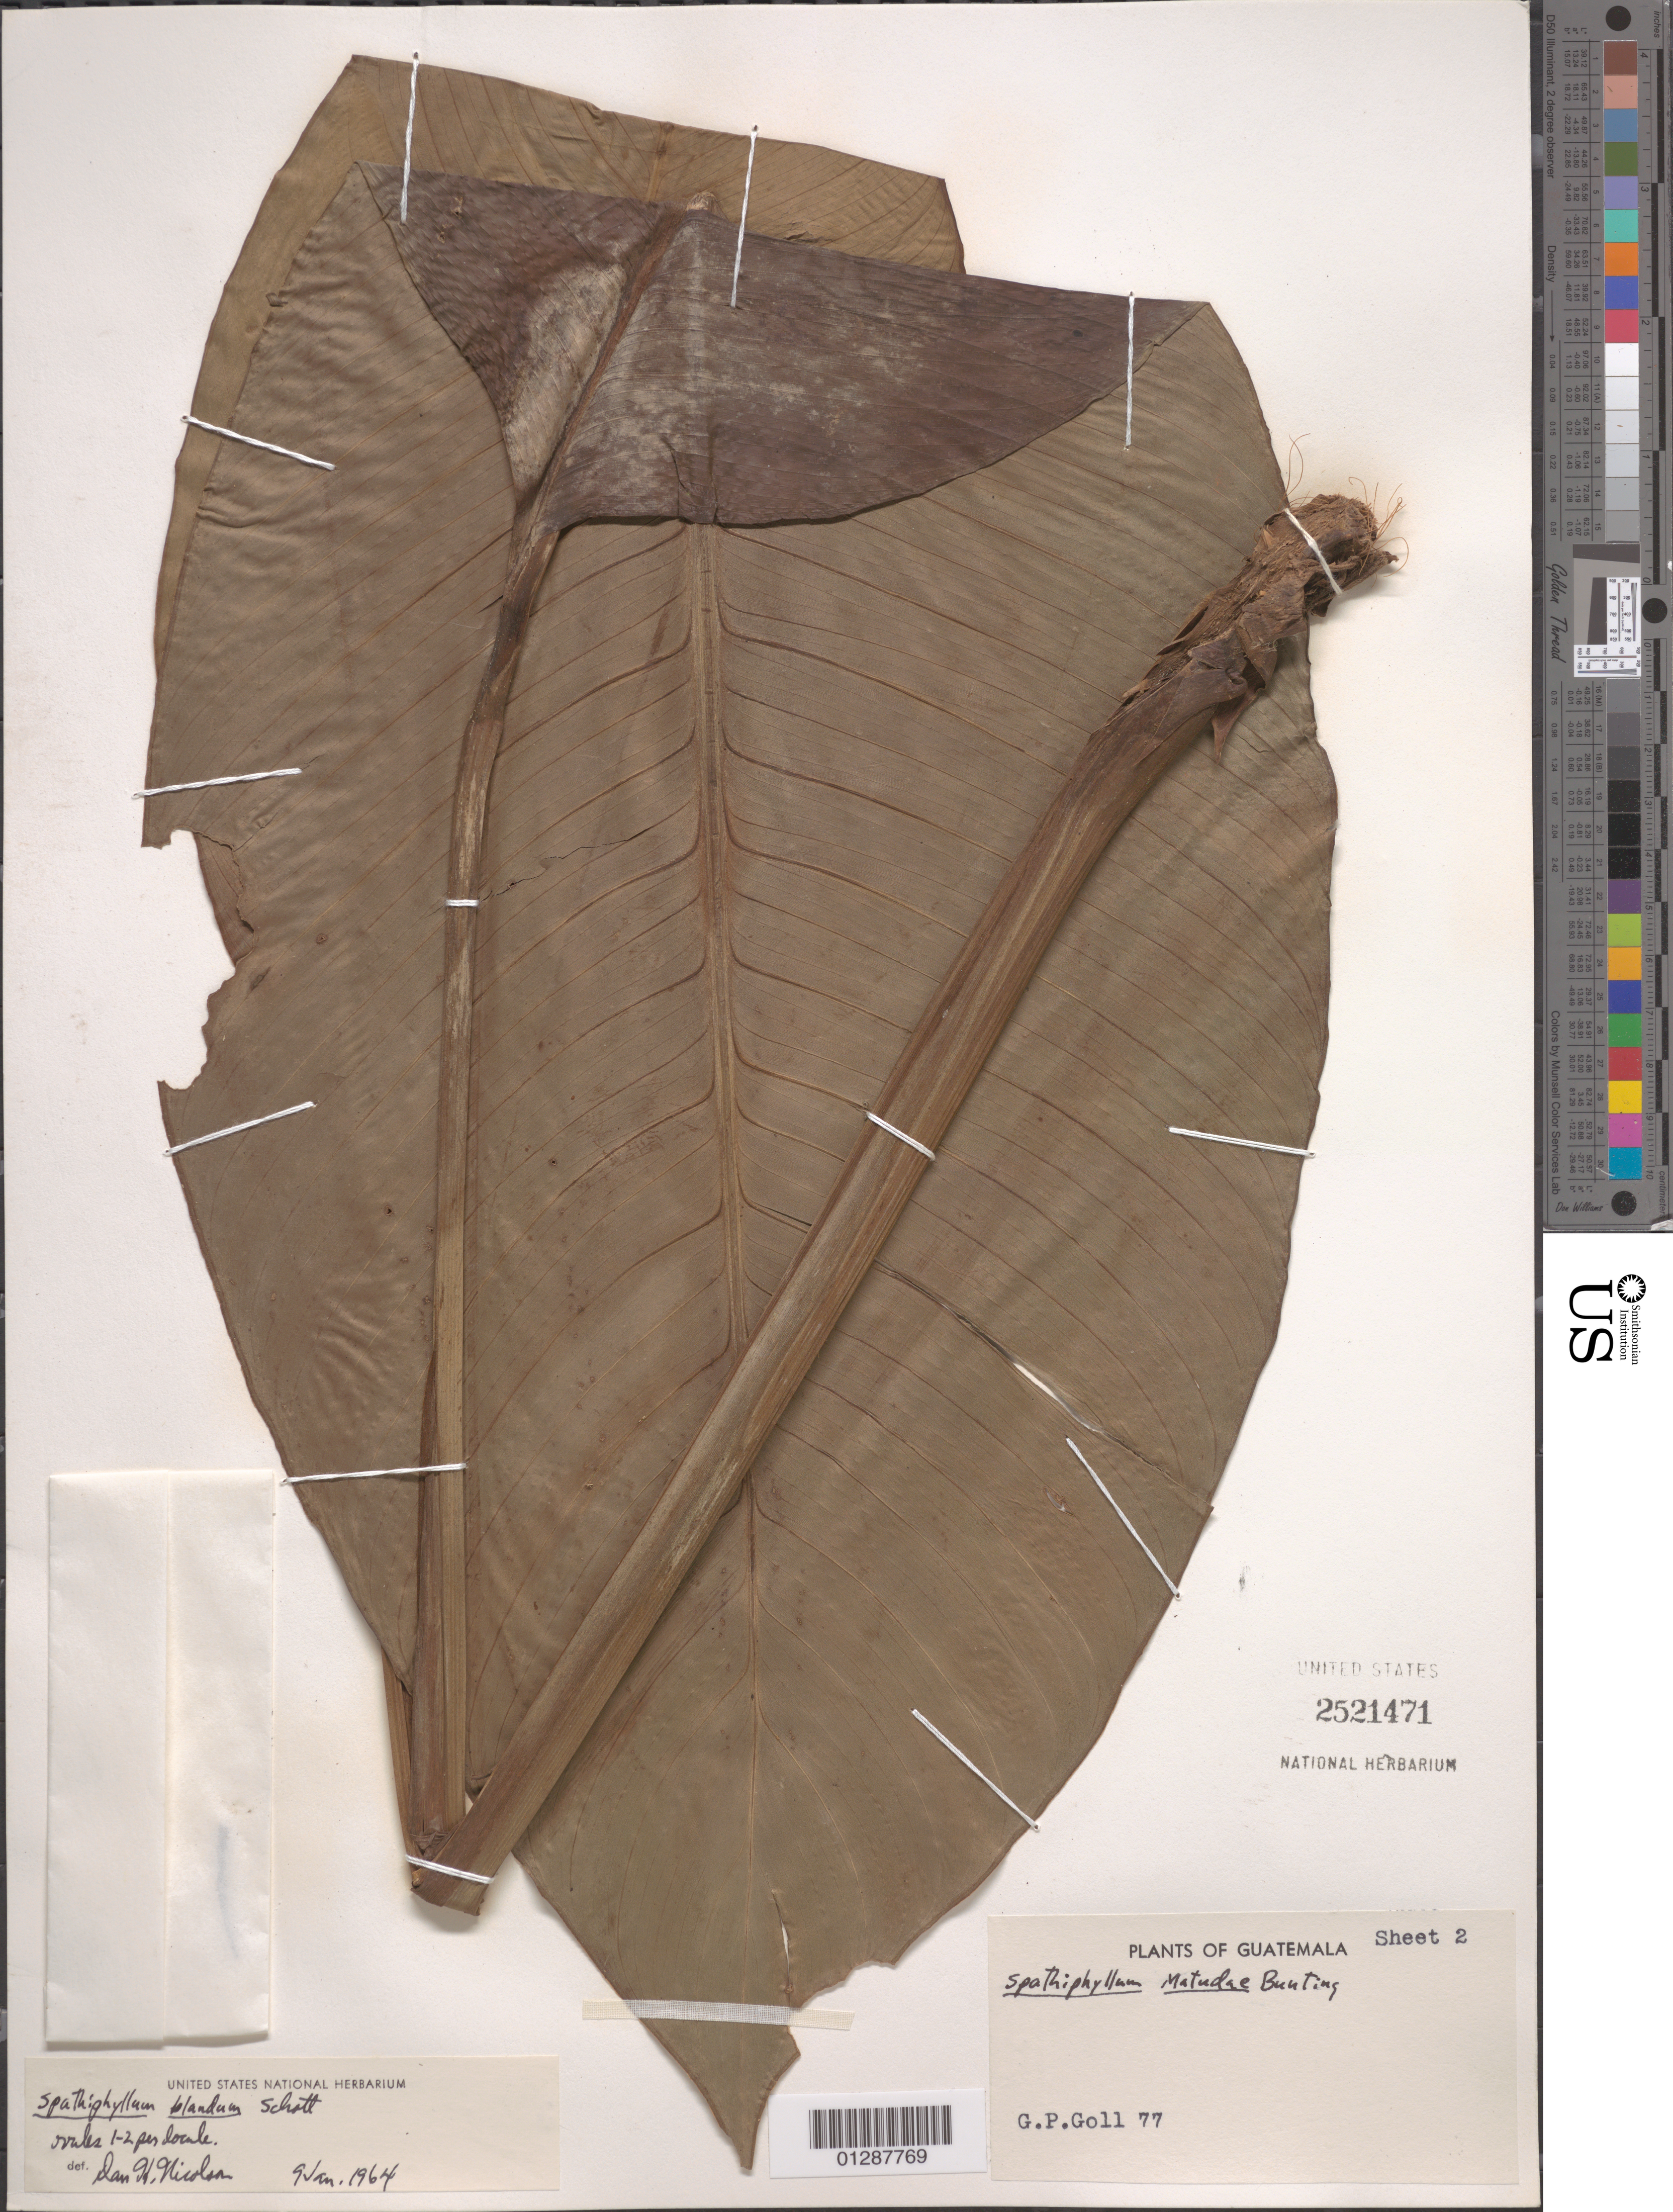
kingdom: Plantae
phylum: Tracheophyta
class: Liliopsida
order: Alismatales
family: Araceae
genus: Spathiphyllum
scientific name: Spathiphyllum blandum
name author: Schott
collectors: G. P. Goll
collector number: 77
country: Guatemala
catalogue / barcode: US 2521471